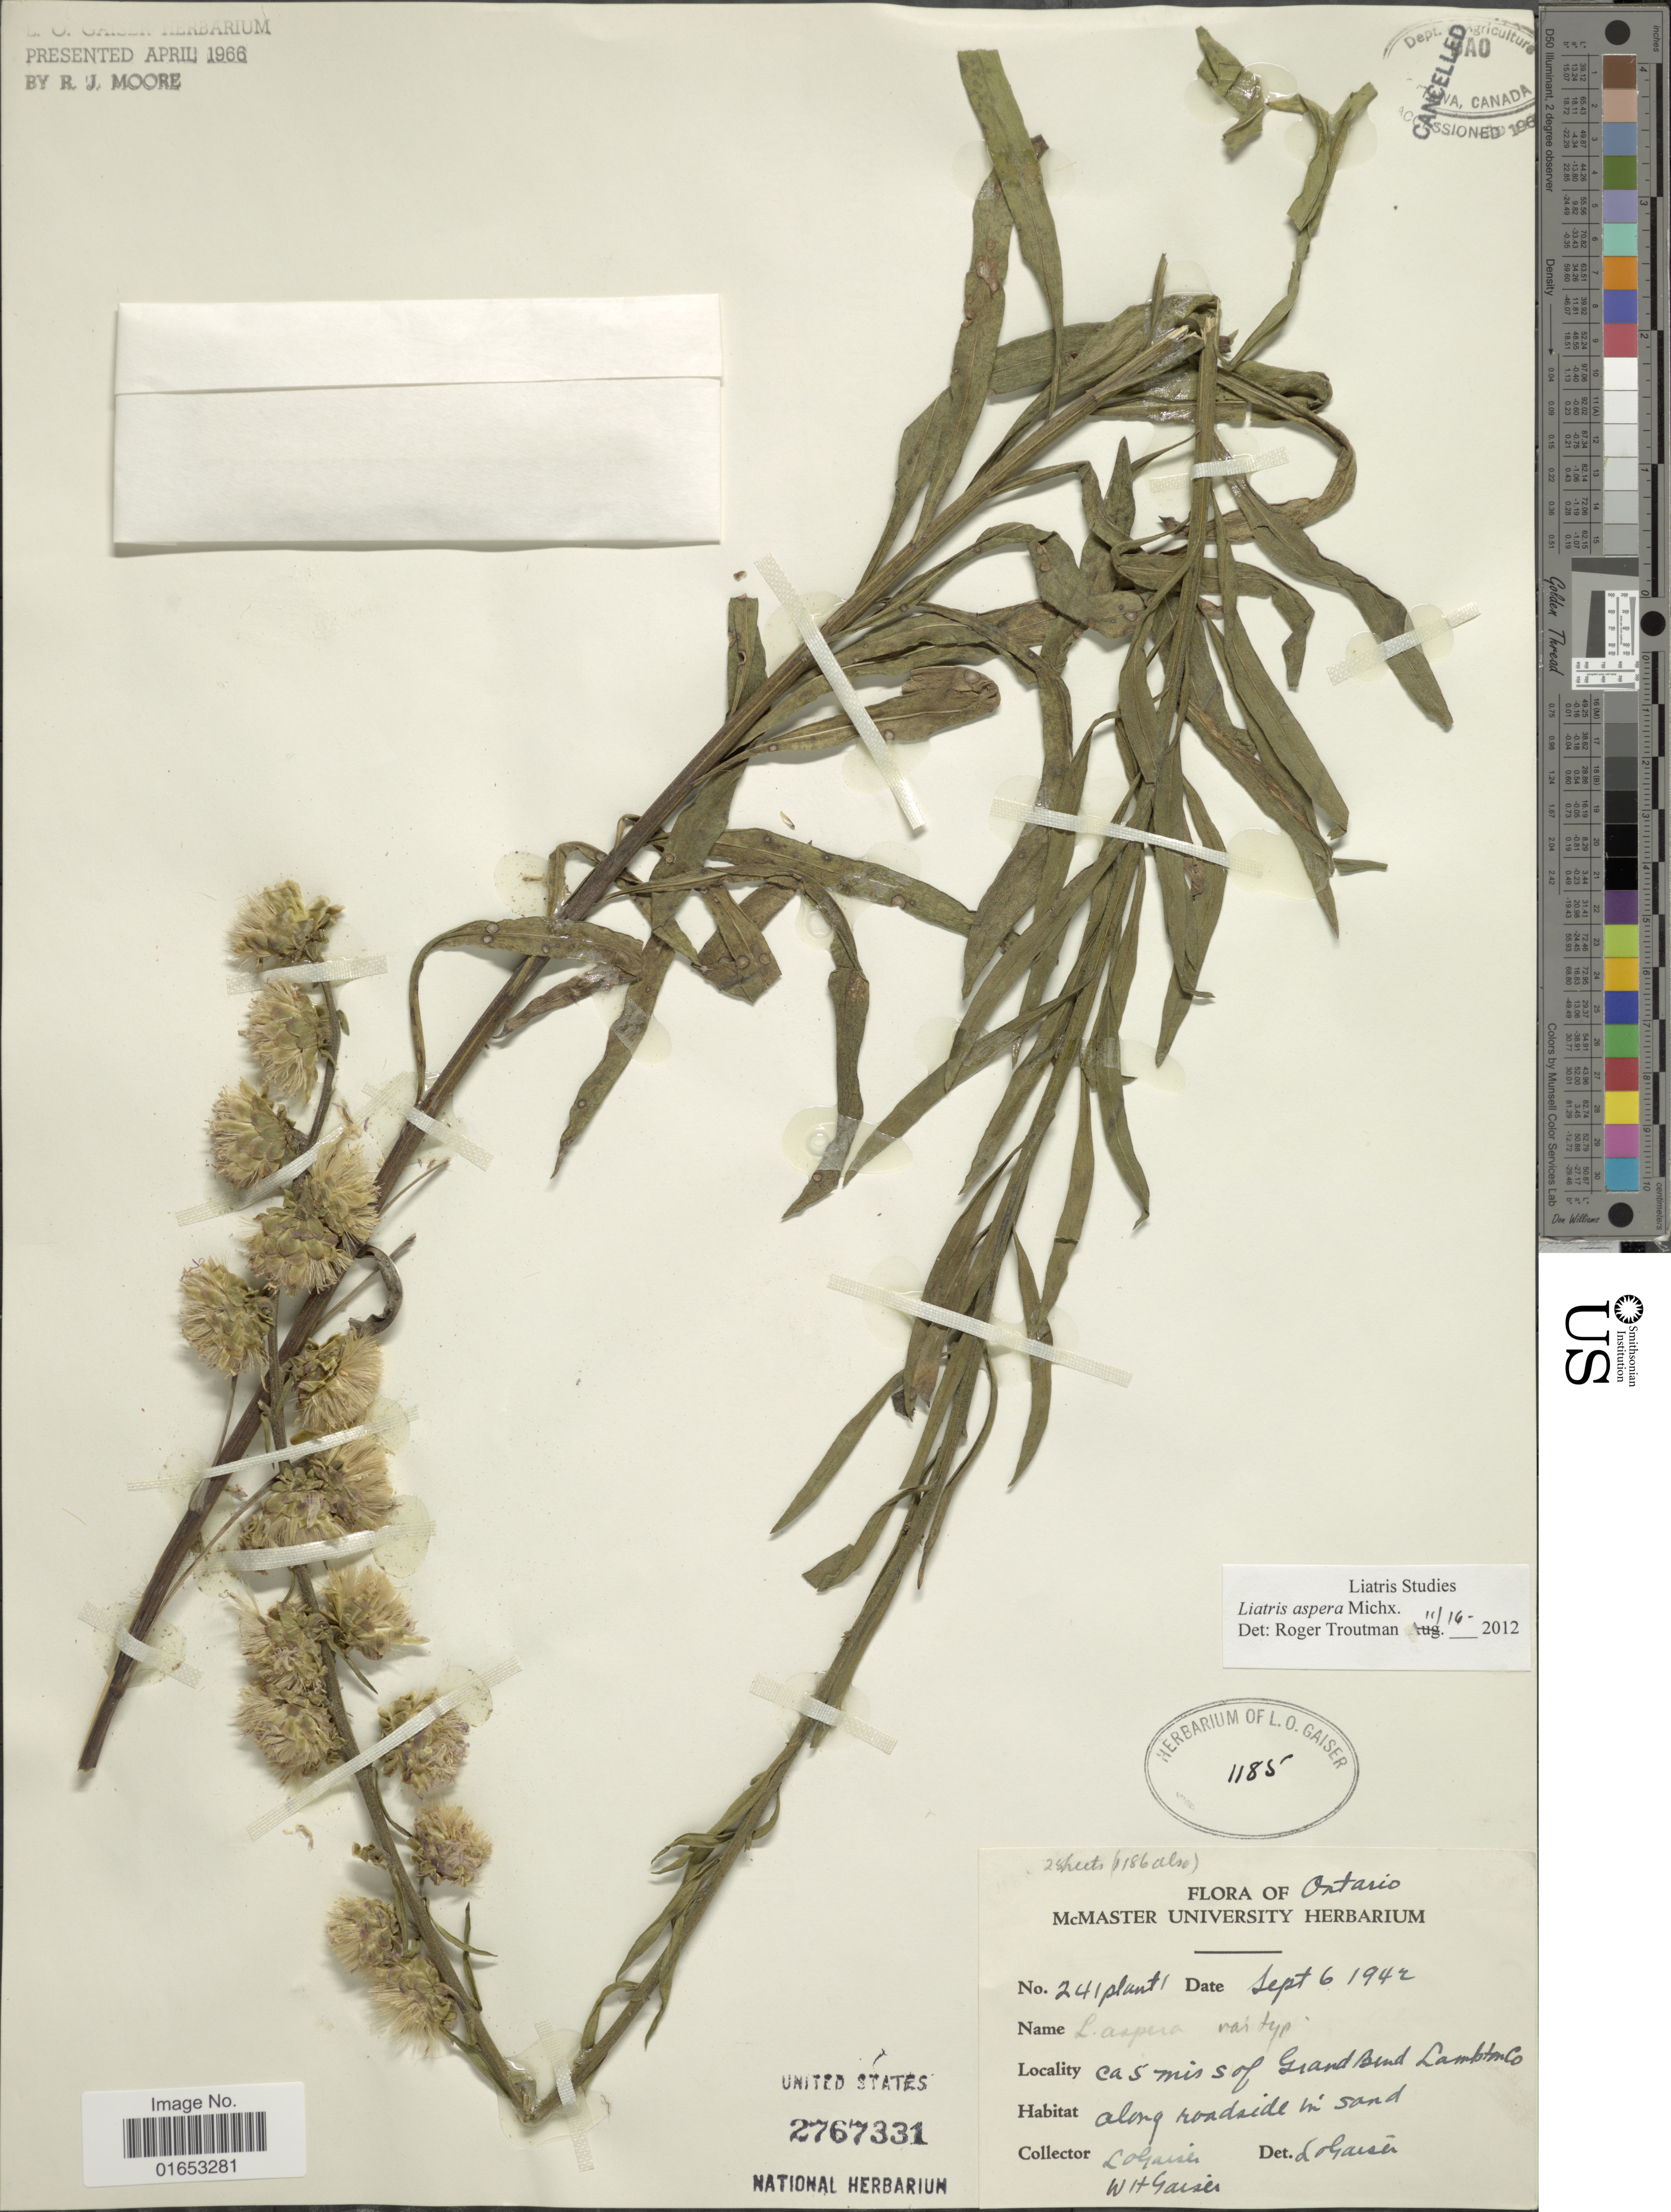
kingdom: Plantae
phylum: Tracheophyta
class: Magnoliopsida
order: Asterales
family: Asteraceae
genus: Liatris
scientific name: Liatris aspera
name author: Michx.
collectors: L. Gaiser & W. Gaiser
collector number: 241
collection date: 1942-09-06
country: Canada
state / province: Ontario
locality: Ca. 5 mis S of Grand Bend Lambton Co.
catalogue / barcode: US 2767331